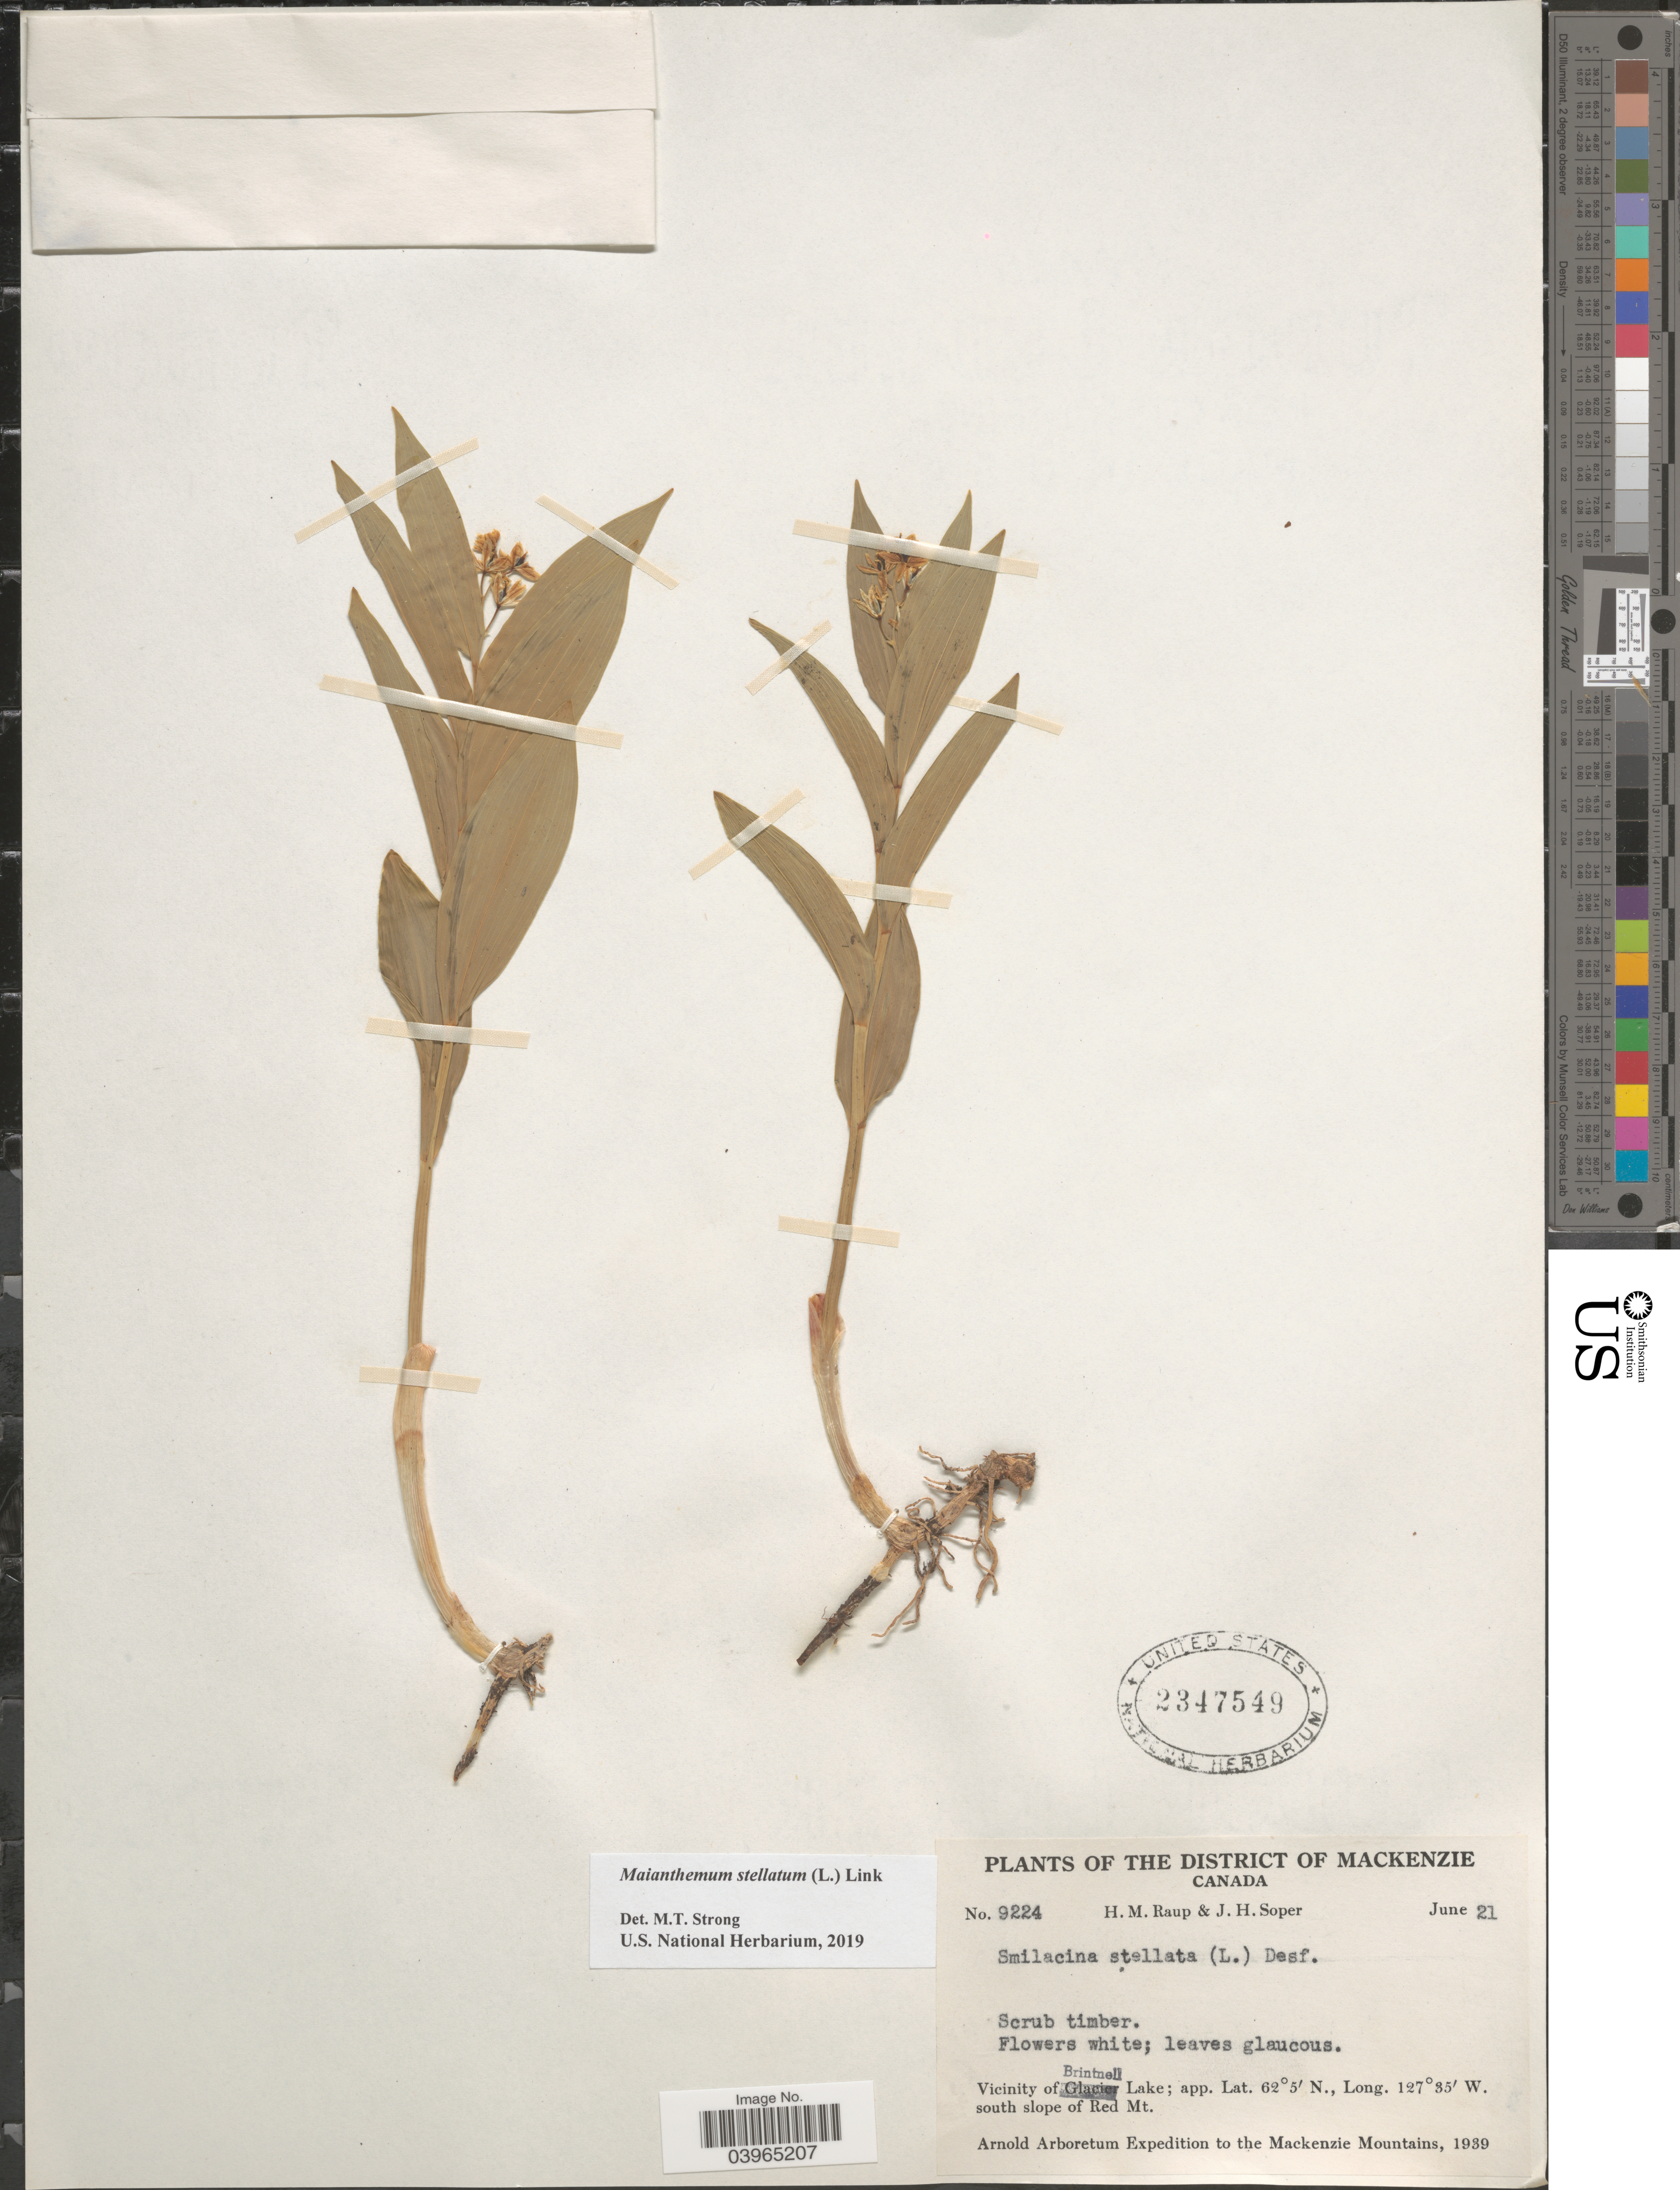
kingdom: Plantae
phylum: Tracheophyta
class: Liliopsida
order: Asparagales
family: Asparagaceae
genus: Maianthemum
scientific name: Maianthemum stellatum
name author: (L.) Link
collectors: H. Raup & J. H. Soper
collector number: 9224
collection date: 1939-06-21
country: Canada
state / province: Northwest Territories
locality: District of Mackenzie. Vicinity of Brintnell Lake; south slope of Red Mt. Mackenzie Mountains.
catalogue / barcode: US 2347549